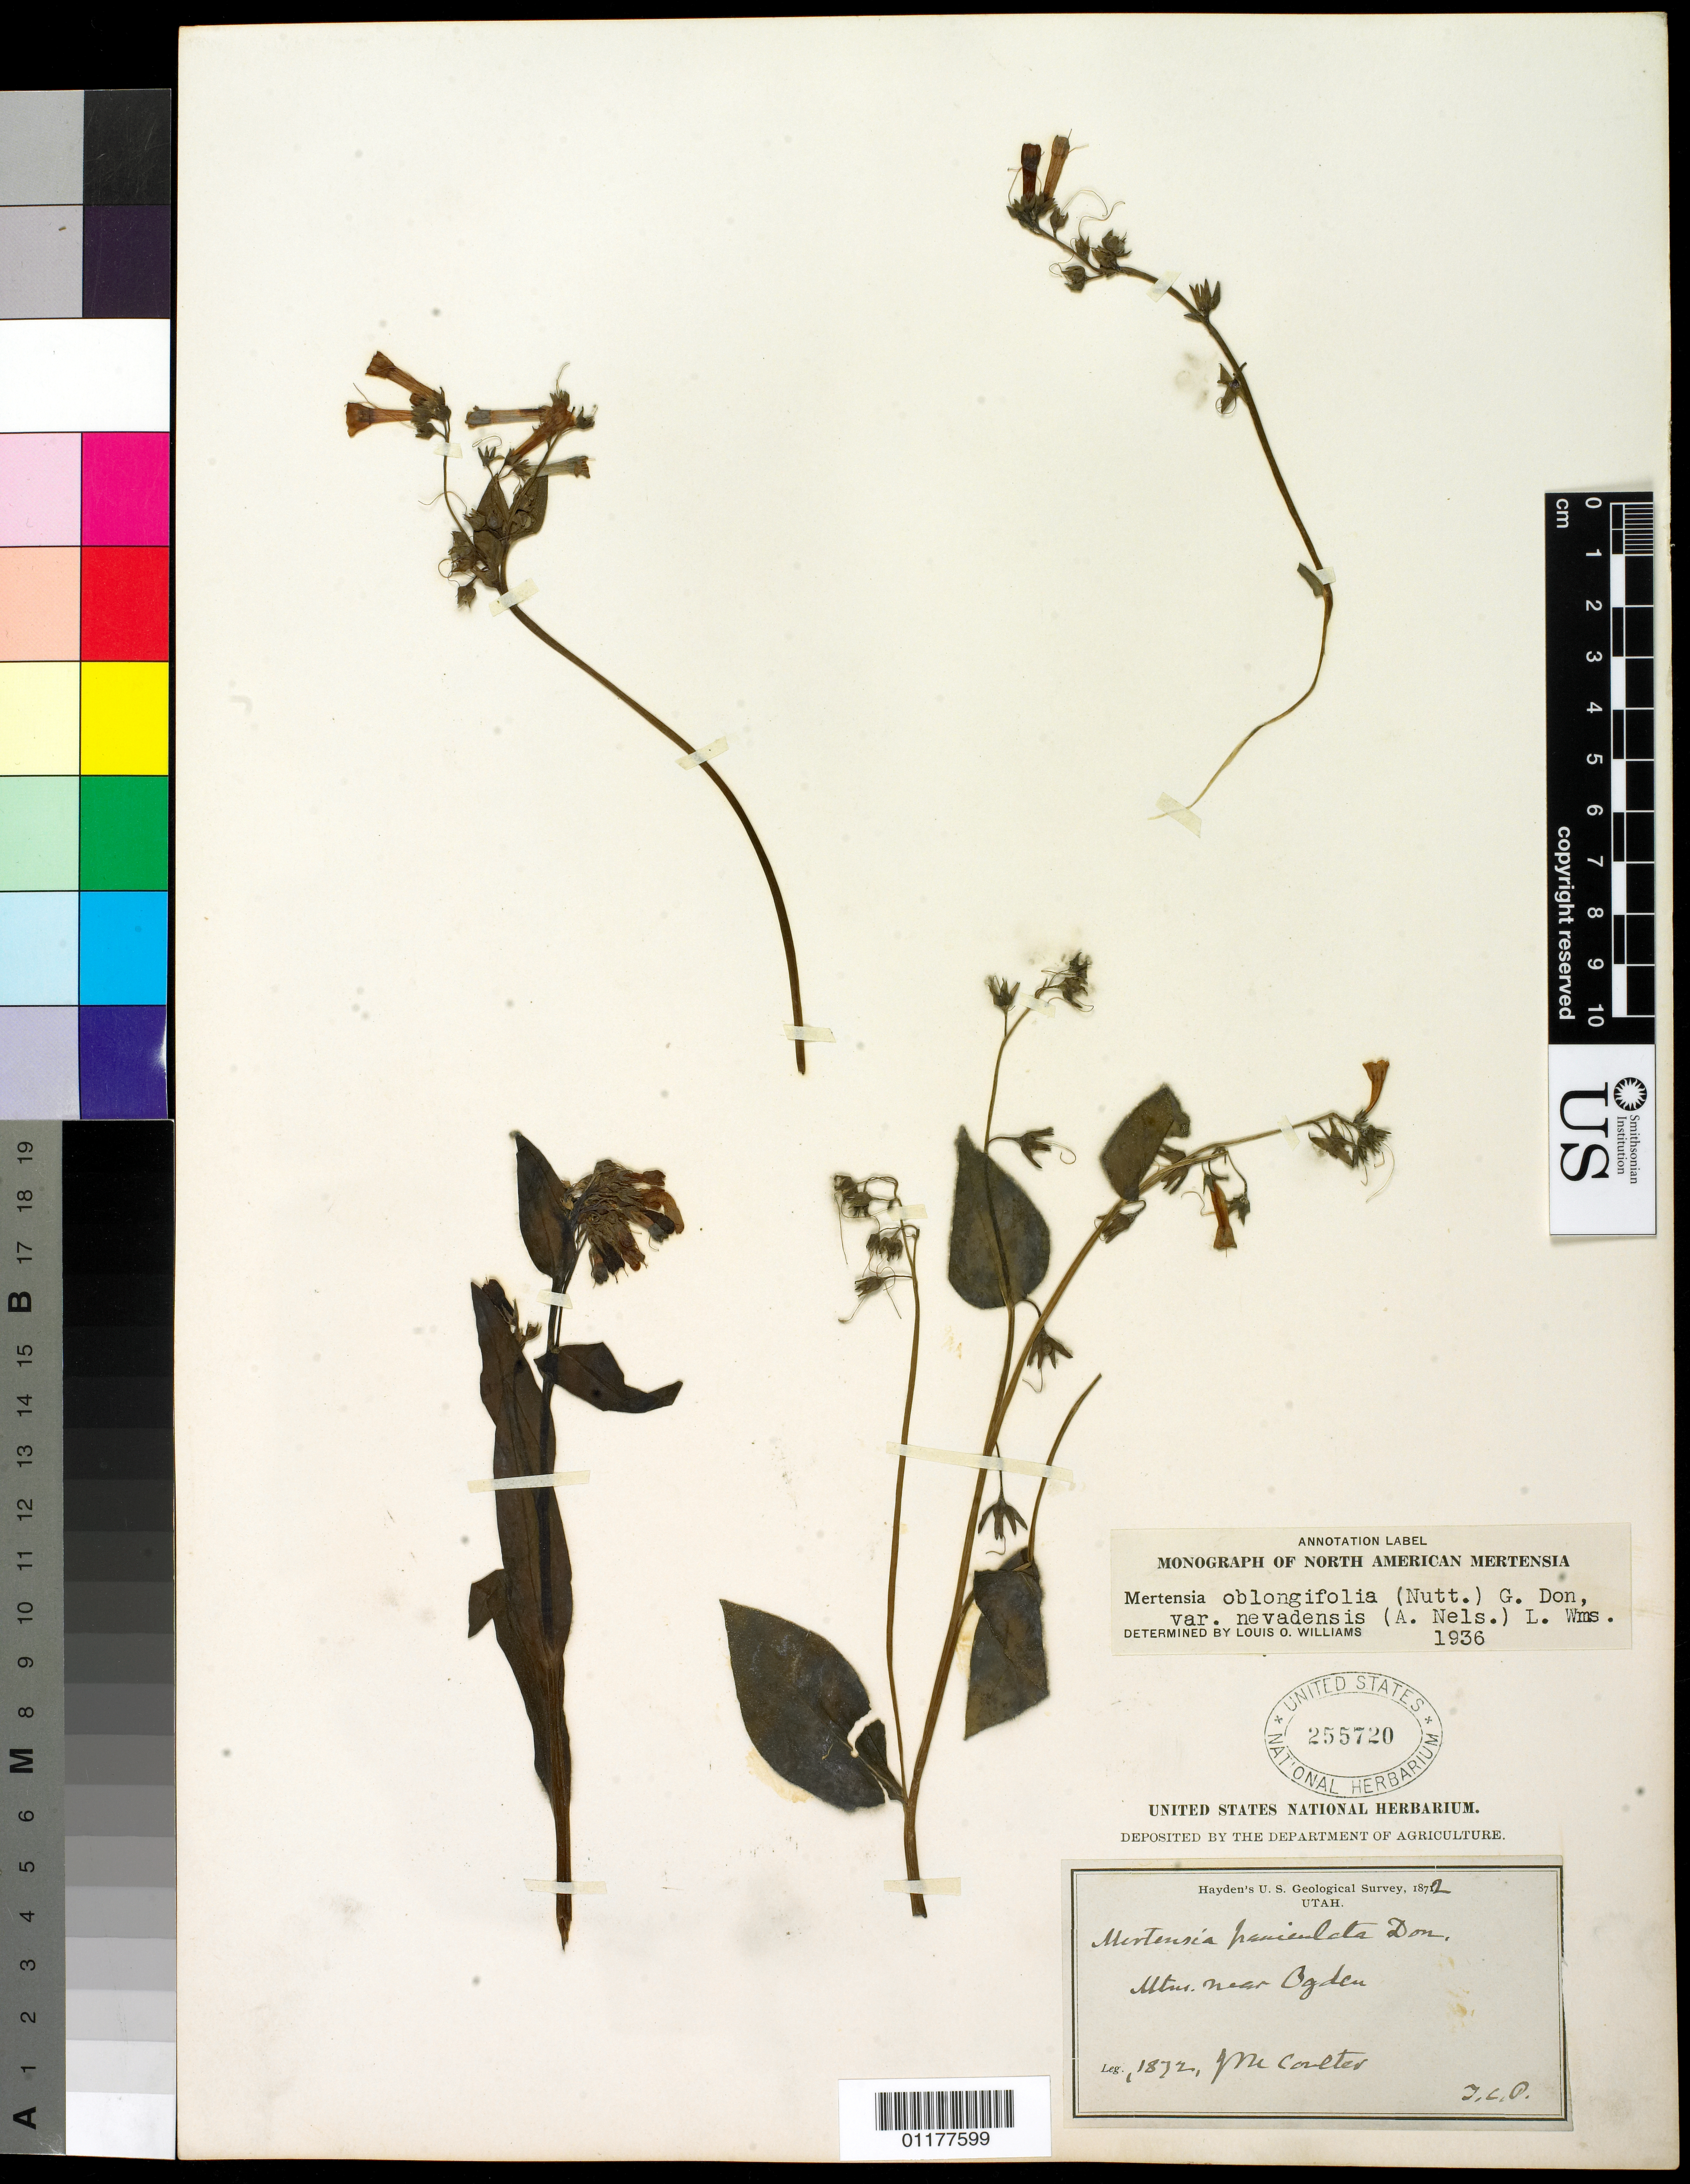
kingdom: Plantae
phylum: Tracheophyta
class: Magnoliopsida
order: Boraginales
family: Boraginaceae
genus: Mertensia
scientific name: Mertensia oblongifolia var. nevadensis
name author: (A. Nelson) L.O. Williams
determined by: Williams, Louis O.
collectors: J. M. Coulter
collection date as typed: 1872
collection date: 1872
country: United States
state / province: Utah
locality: Mountains near Ogden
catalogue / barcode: US 255720